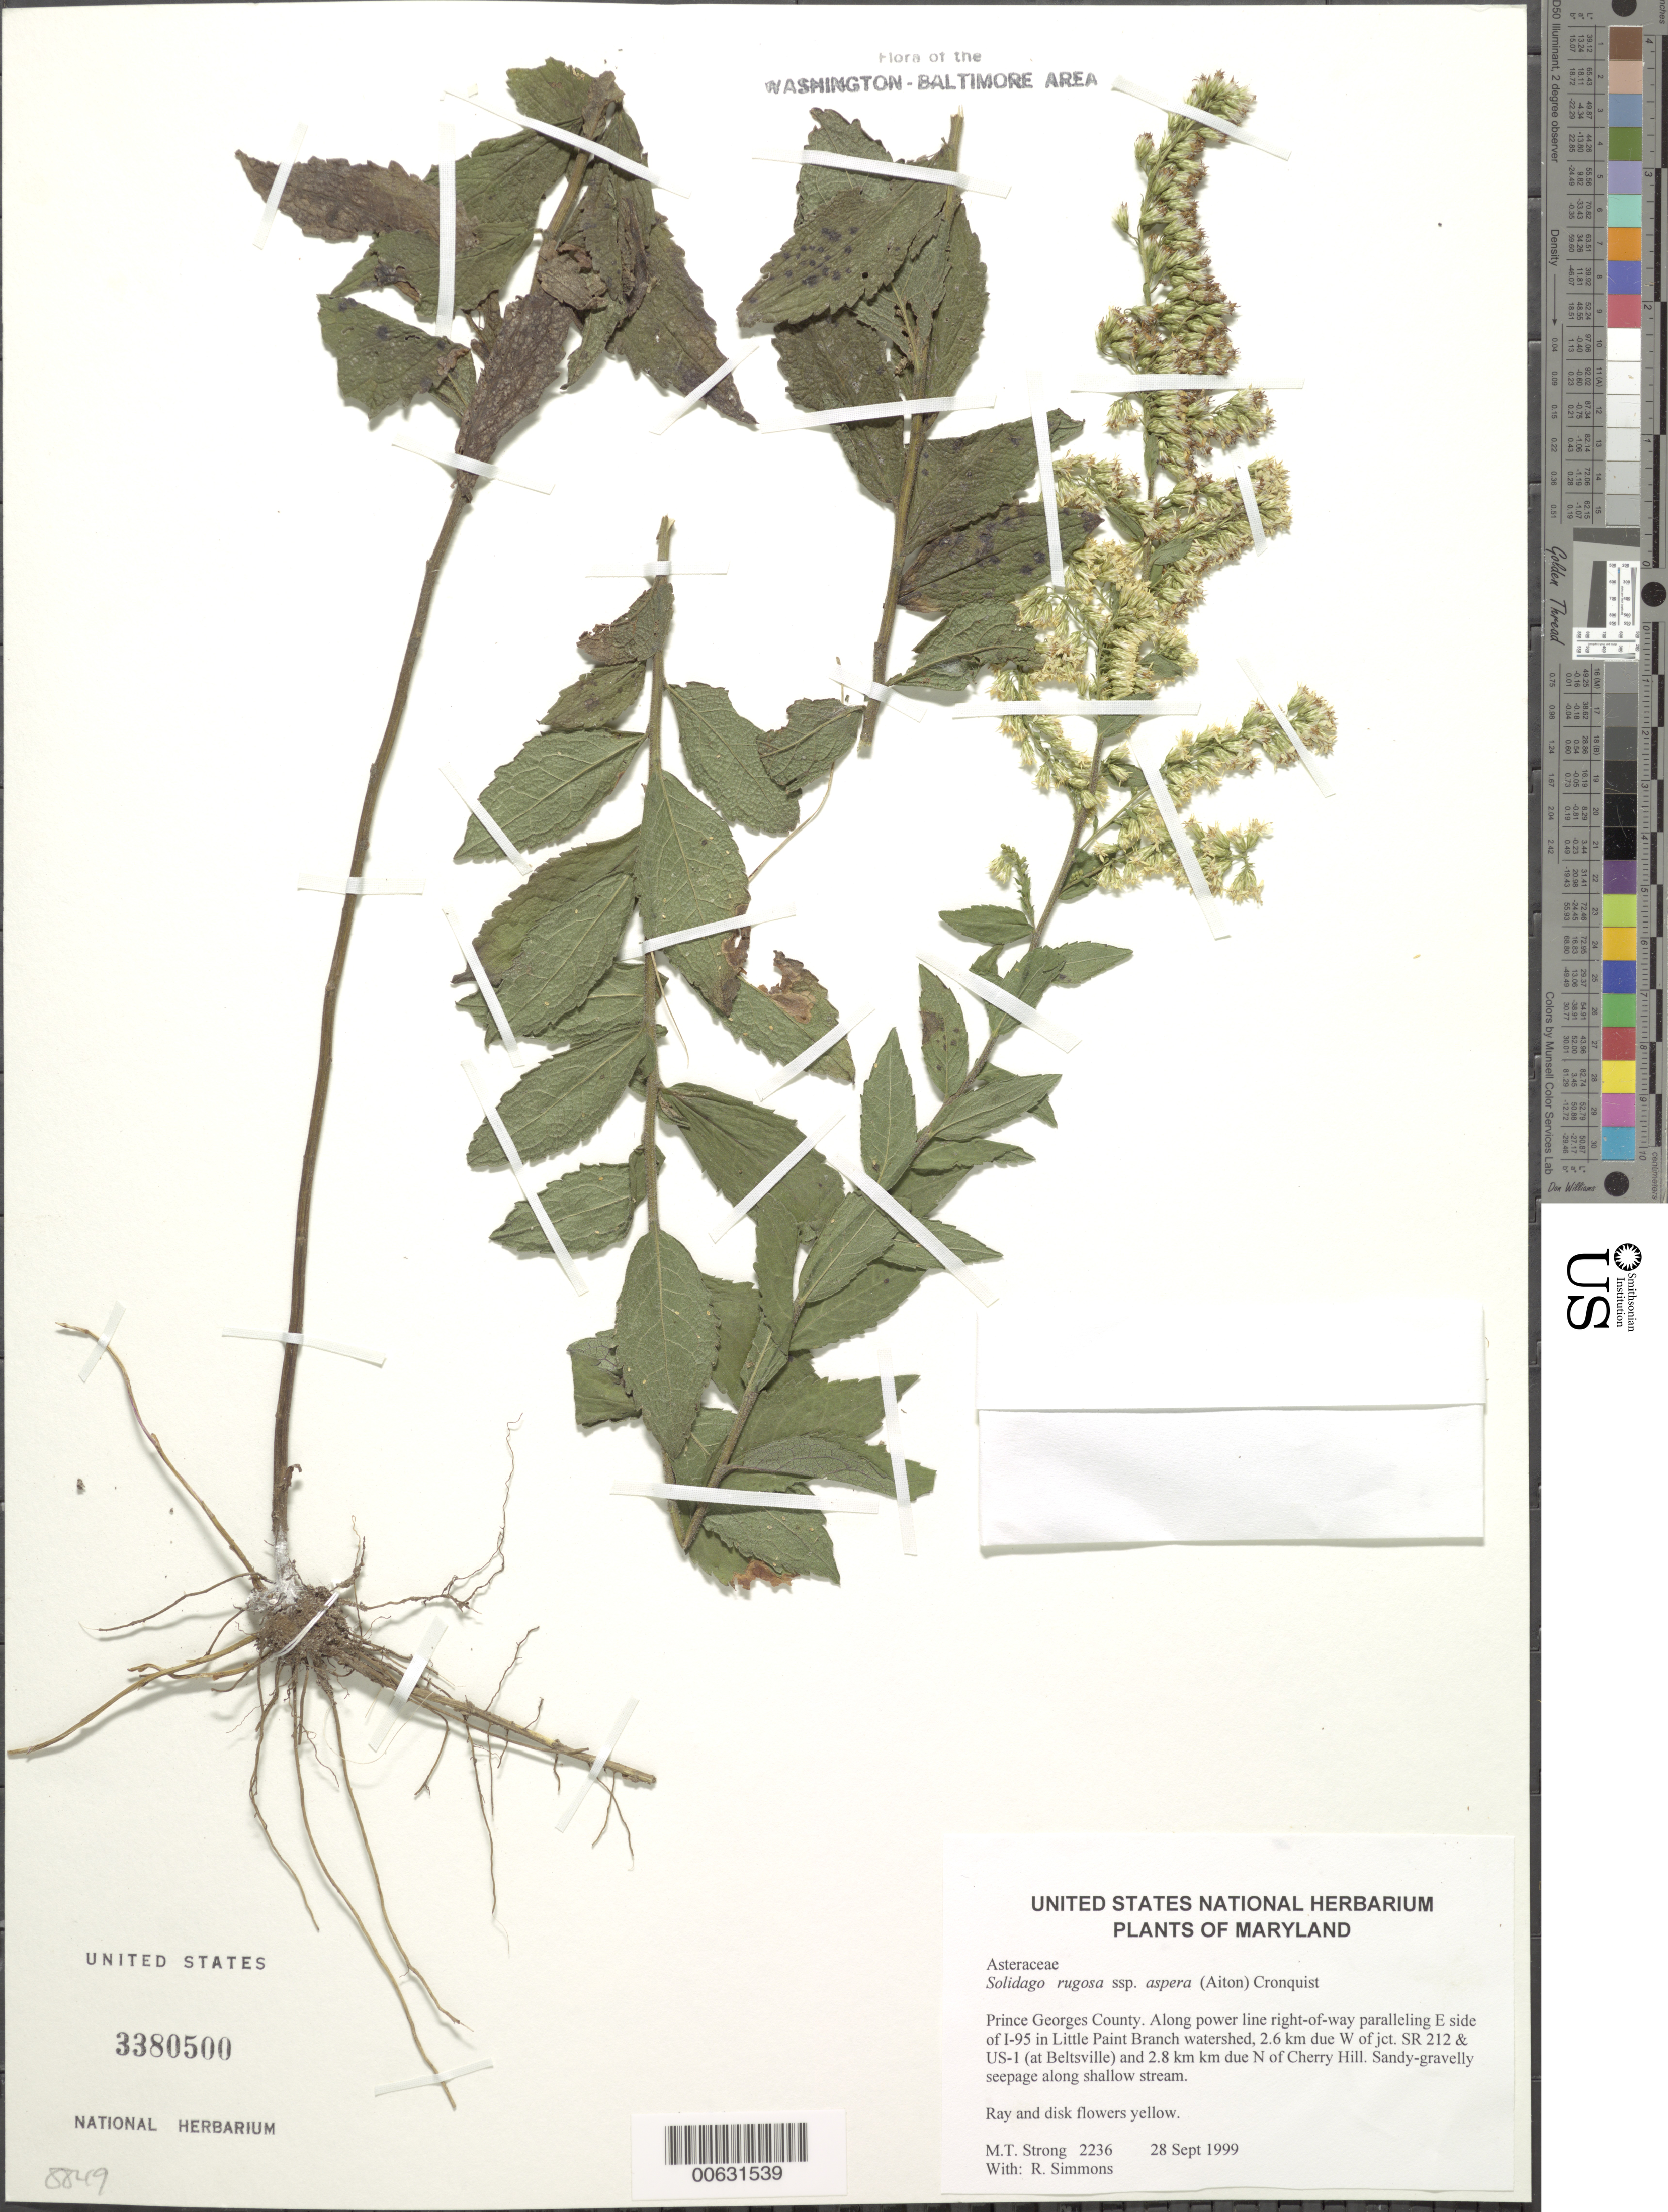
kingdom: Plantae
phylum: Tracheophyta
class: Magnoliopsida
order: Asterales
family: Asteraceae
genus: Solidago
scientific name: Solidago rugosa subsp. aspera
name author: (Aiton) Cronq.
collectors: M. T. Strong & R. Simmons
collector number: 2236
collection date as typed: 28 Sep 1999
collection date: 1999-09-28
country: United States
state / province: Maryland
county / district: Prince George's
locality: Along power line right-of-way paralleling E side of I-95 in Little Paint Branch watershed, 2.6 km due W of jct. SR 212 & US-1 (at Beltsville) and 2.8 km km due N of Cherry Hill.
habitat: Sandy-gravelly seepage along shallow stream.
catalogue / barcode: US 3380500